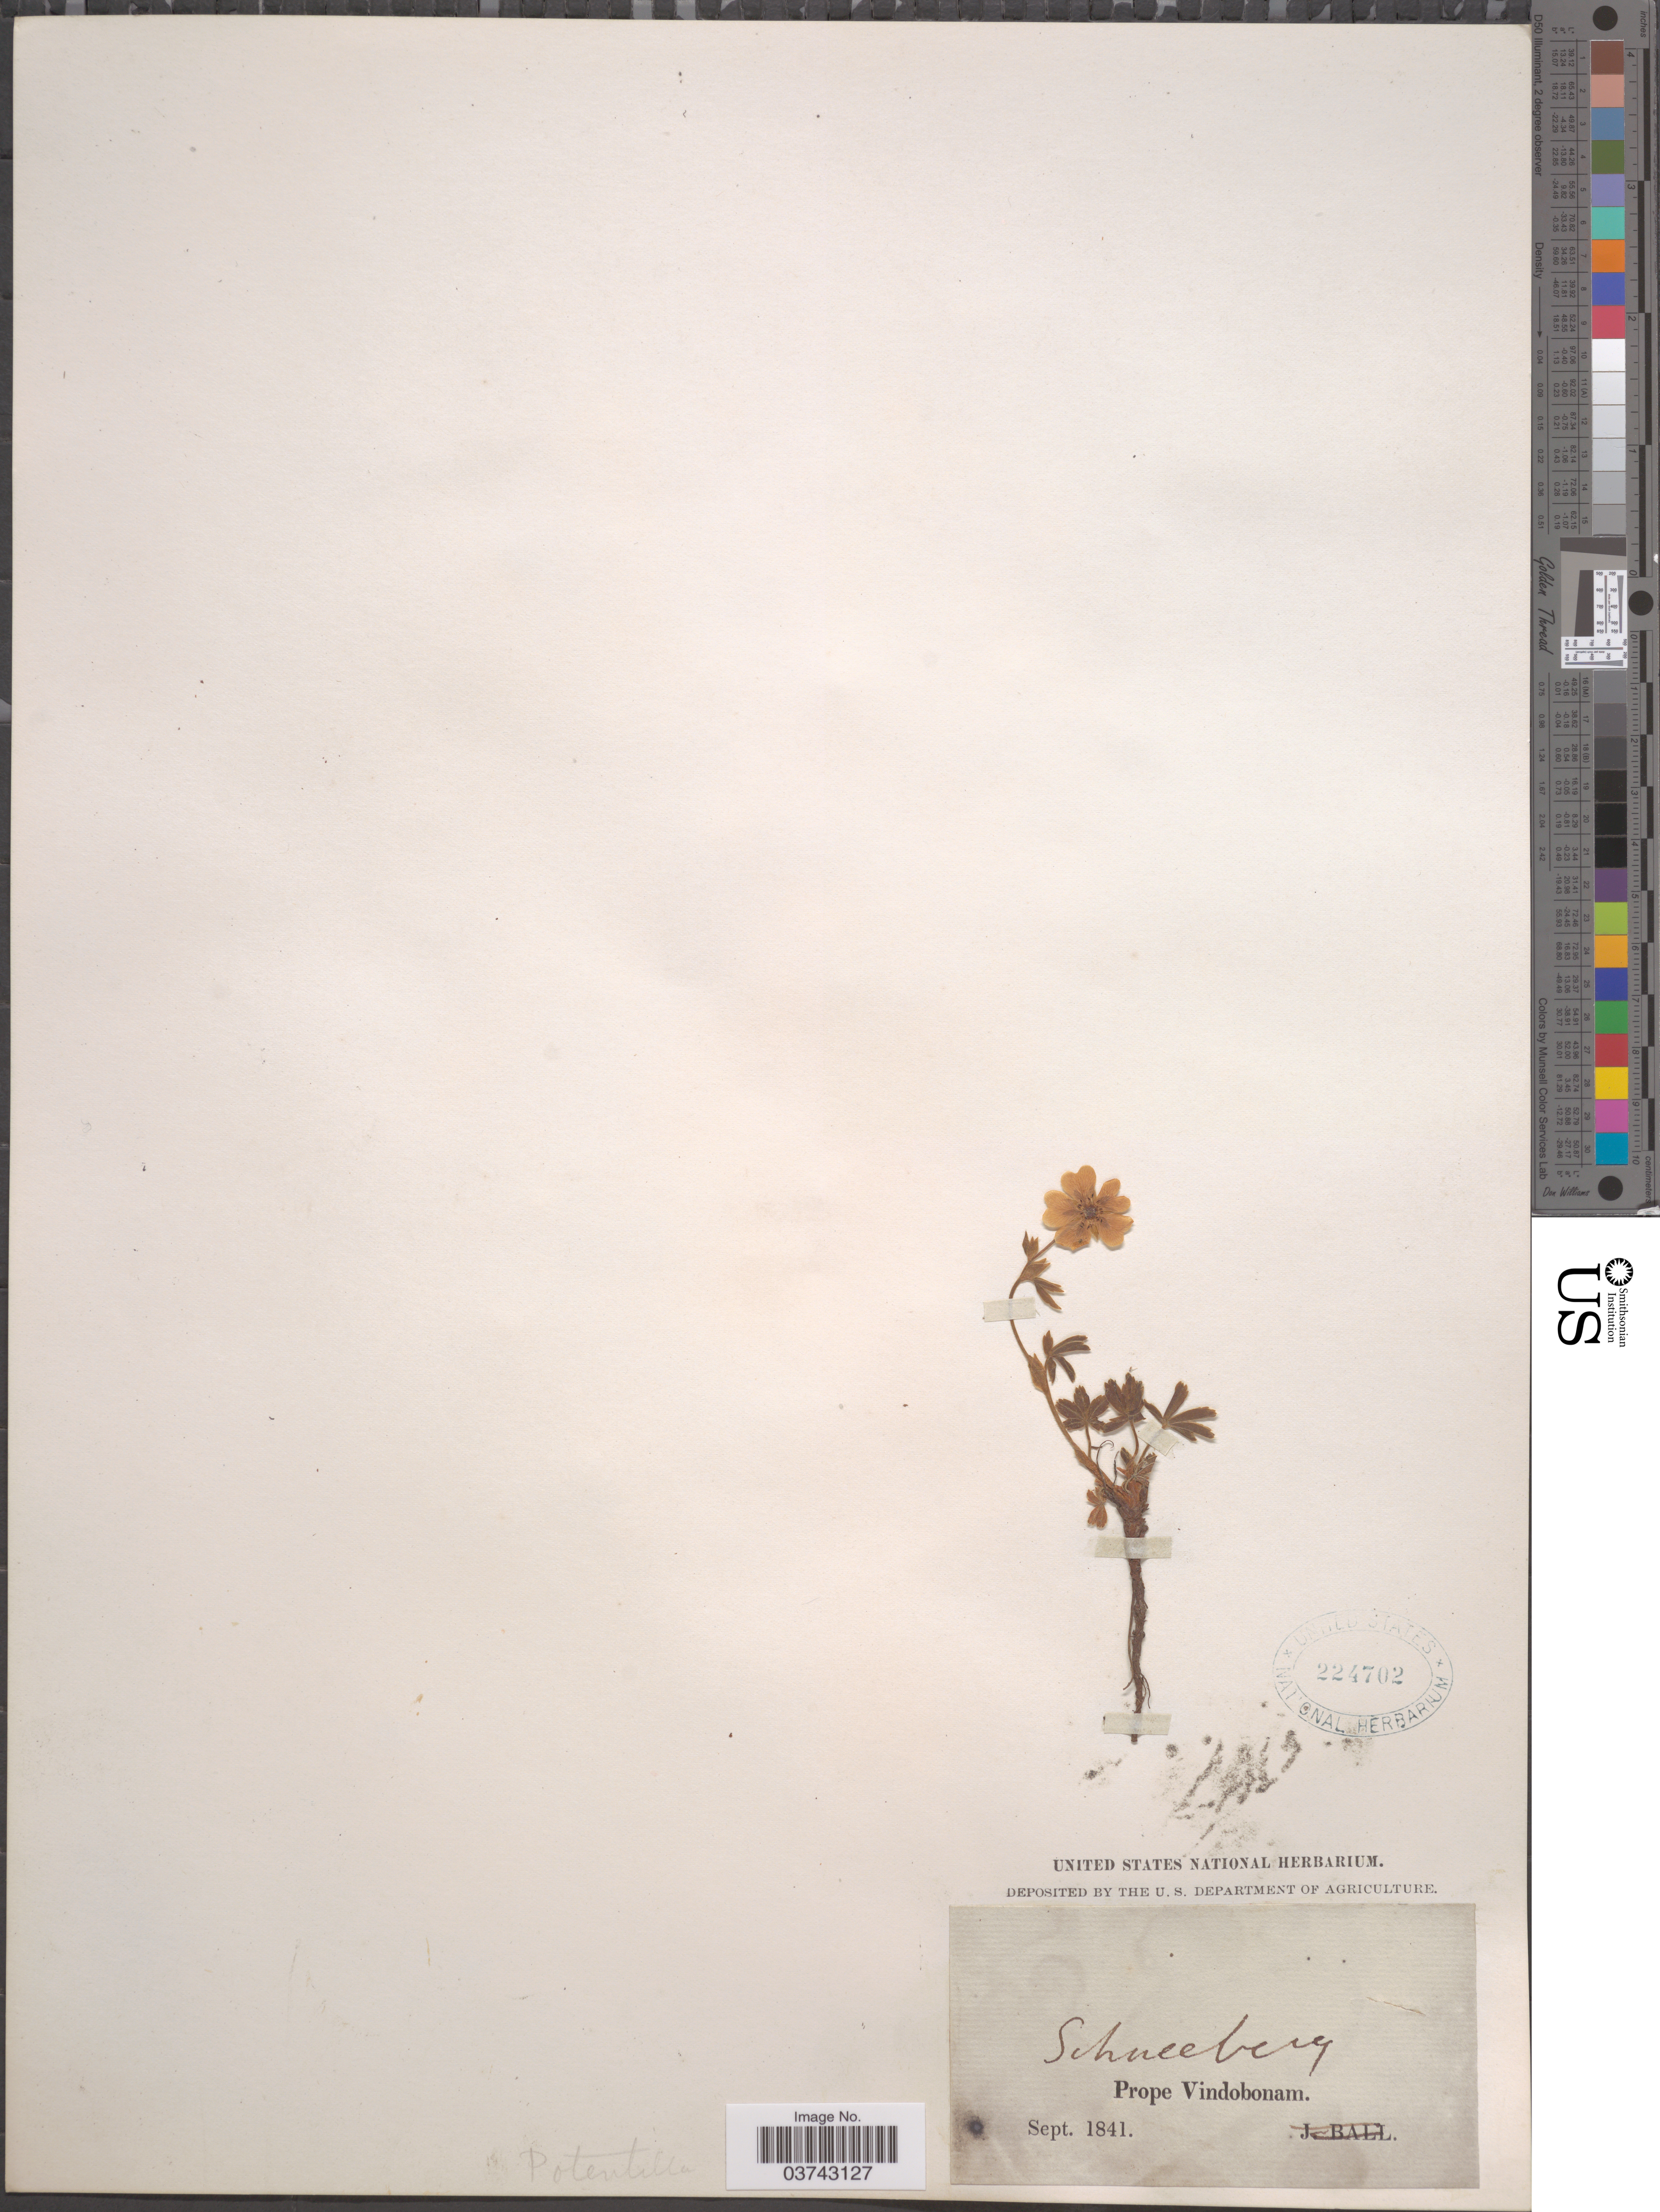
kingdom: Plantae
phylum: Tracheophyta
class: Magnoliopsida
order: Rosales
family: Rosaceae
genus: Potentilla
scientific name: Potentilla sp.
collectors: ex herb. United States National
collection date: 1841-09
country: Austria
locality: Schneeberg, Prope Vindobonam.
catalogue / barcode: US 224702